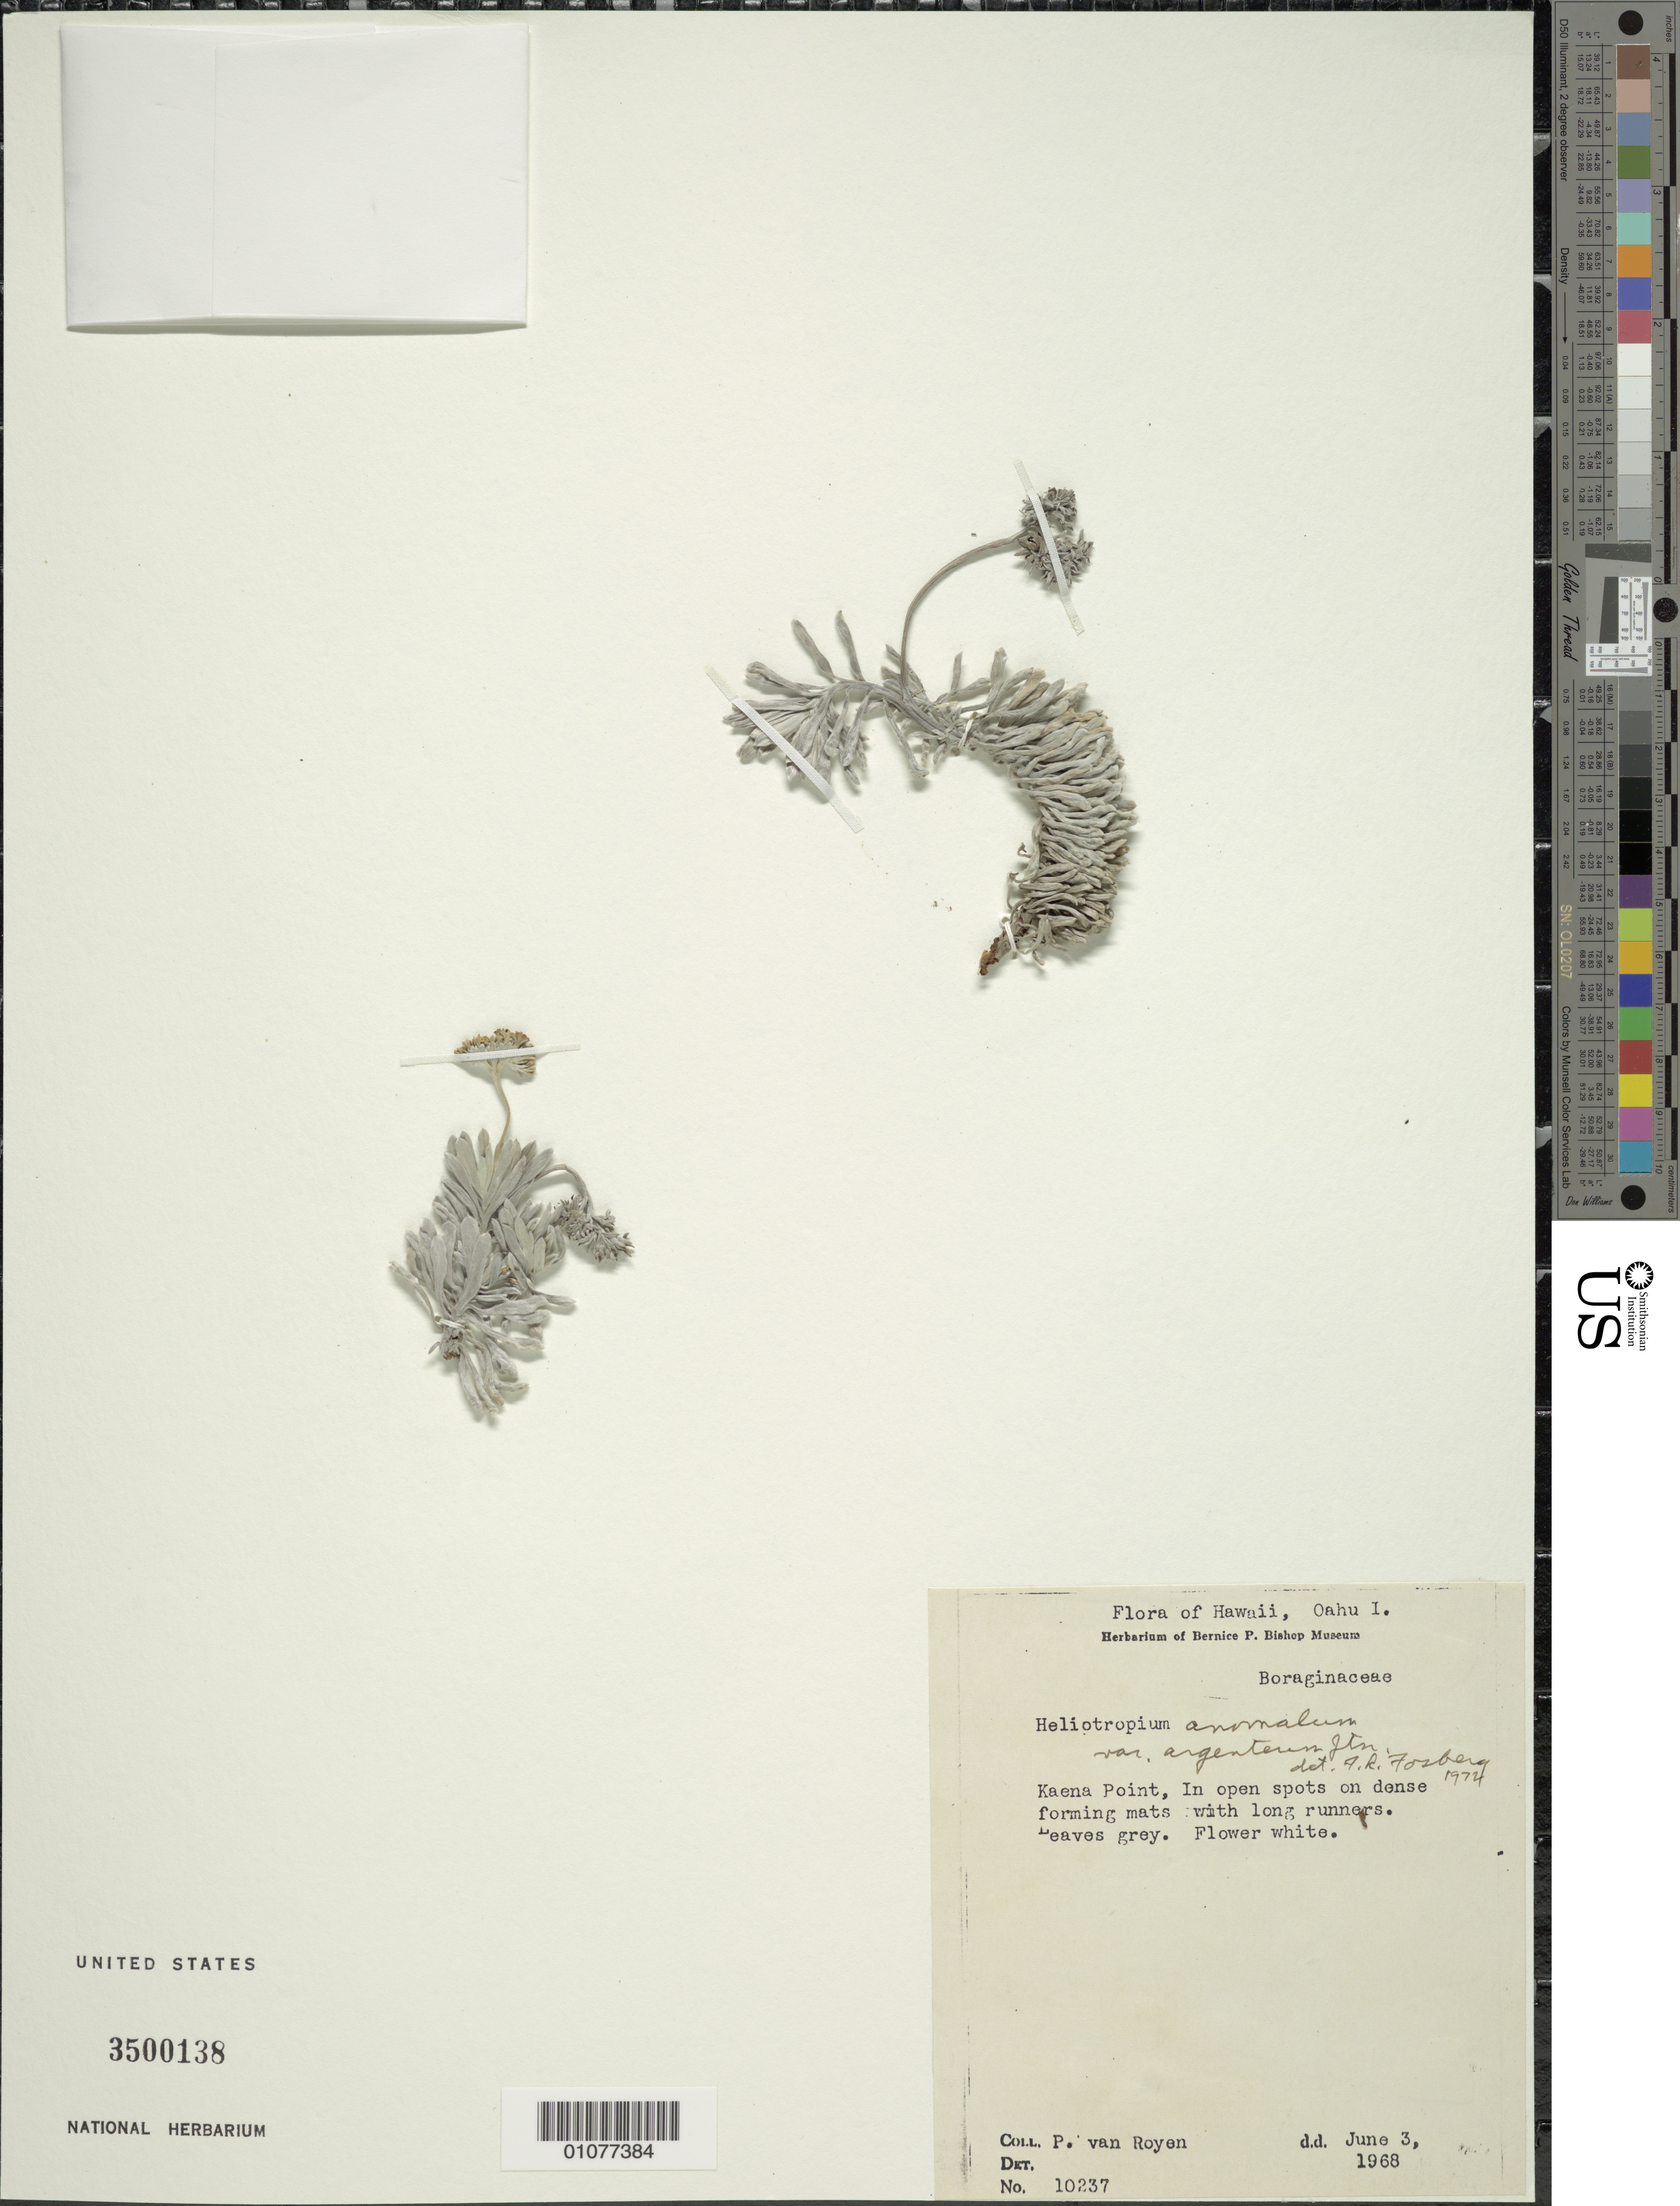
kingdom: Plantae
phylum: Tracheophyta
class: Magnoliopsida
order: Boraginales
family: Heliotropiaceae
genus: Heliotropium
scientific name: Heliotropium anomalum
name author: Hook. & Arn.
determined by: Wagner, W. L., (BOT), Smithsonian Institution - National Museum of Natural History (UNITED STATES)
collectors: P. van Royen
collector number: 10237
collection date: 1968-06-03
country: United States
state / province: Hawaii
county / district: Honolulu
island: Oahu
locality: Kaena Point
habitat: open spots on dense forming mats with long runners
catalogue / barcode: US 3500138